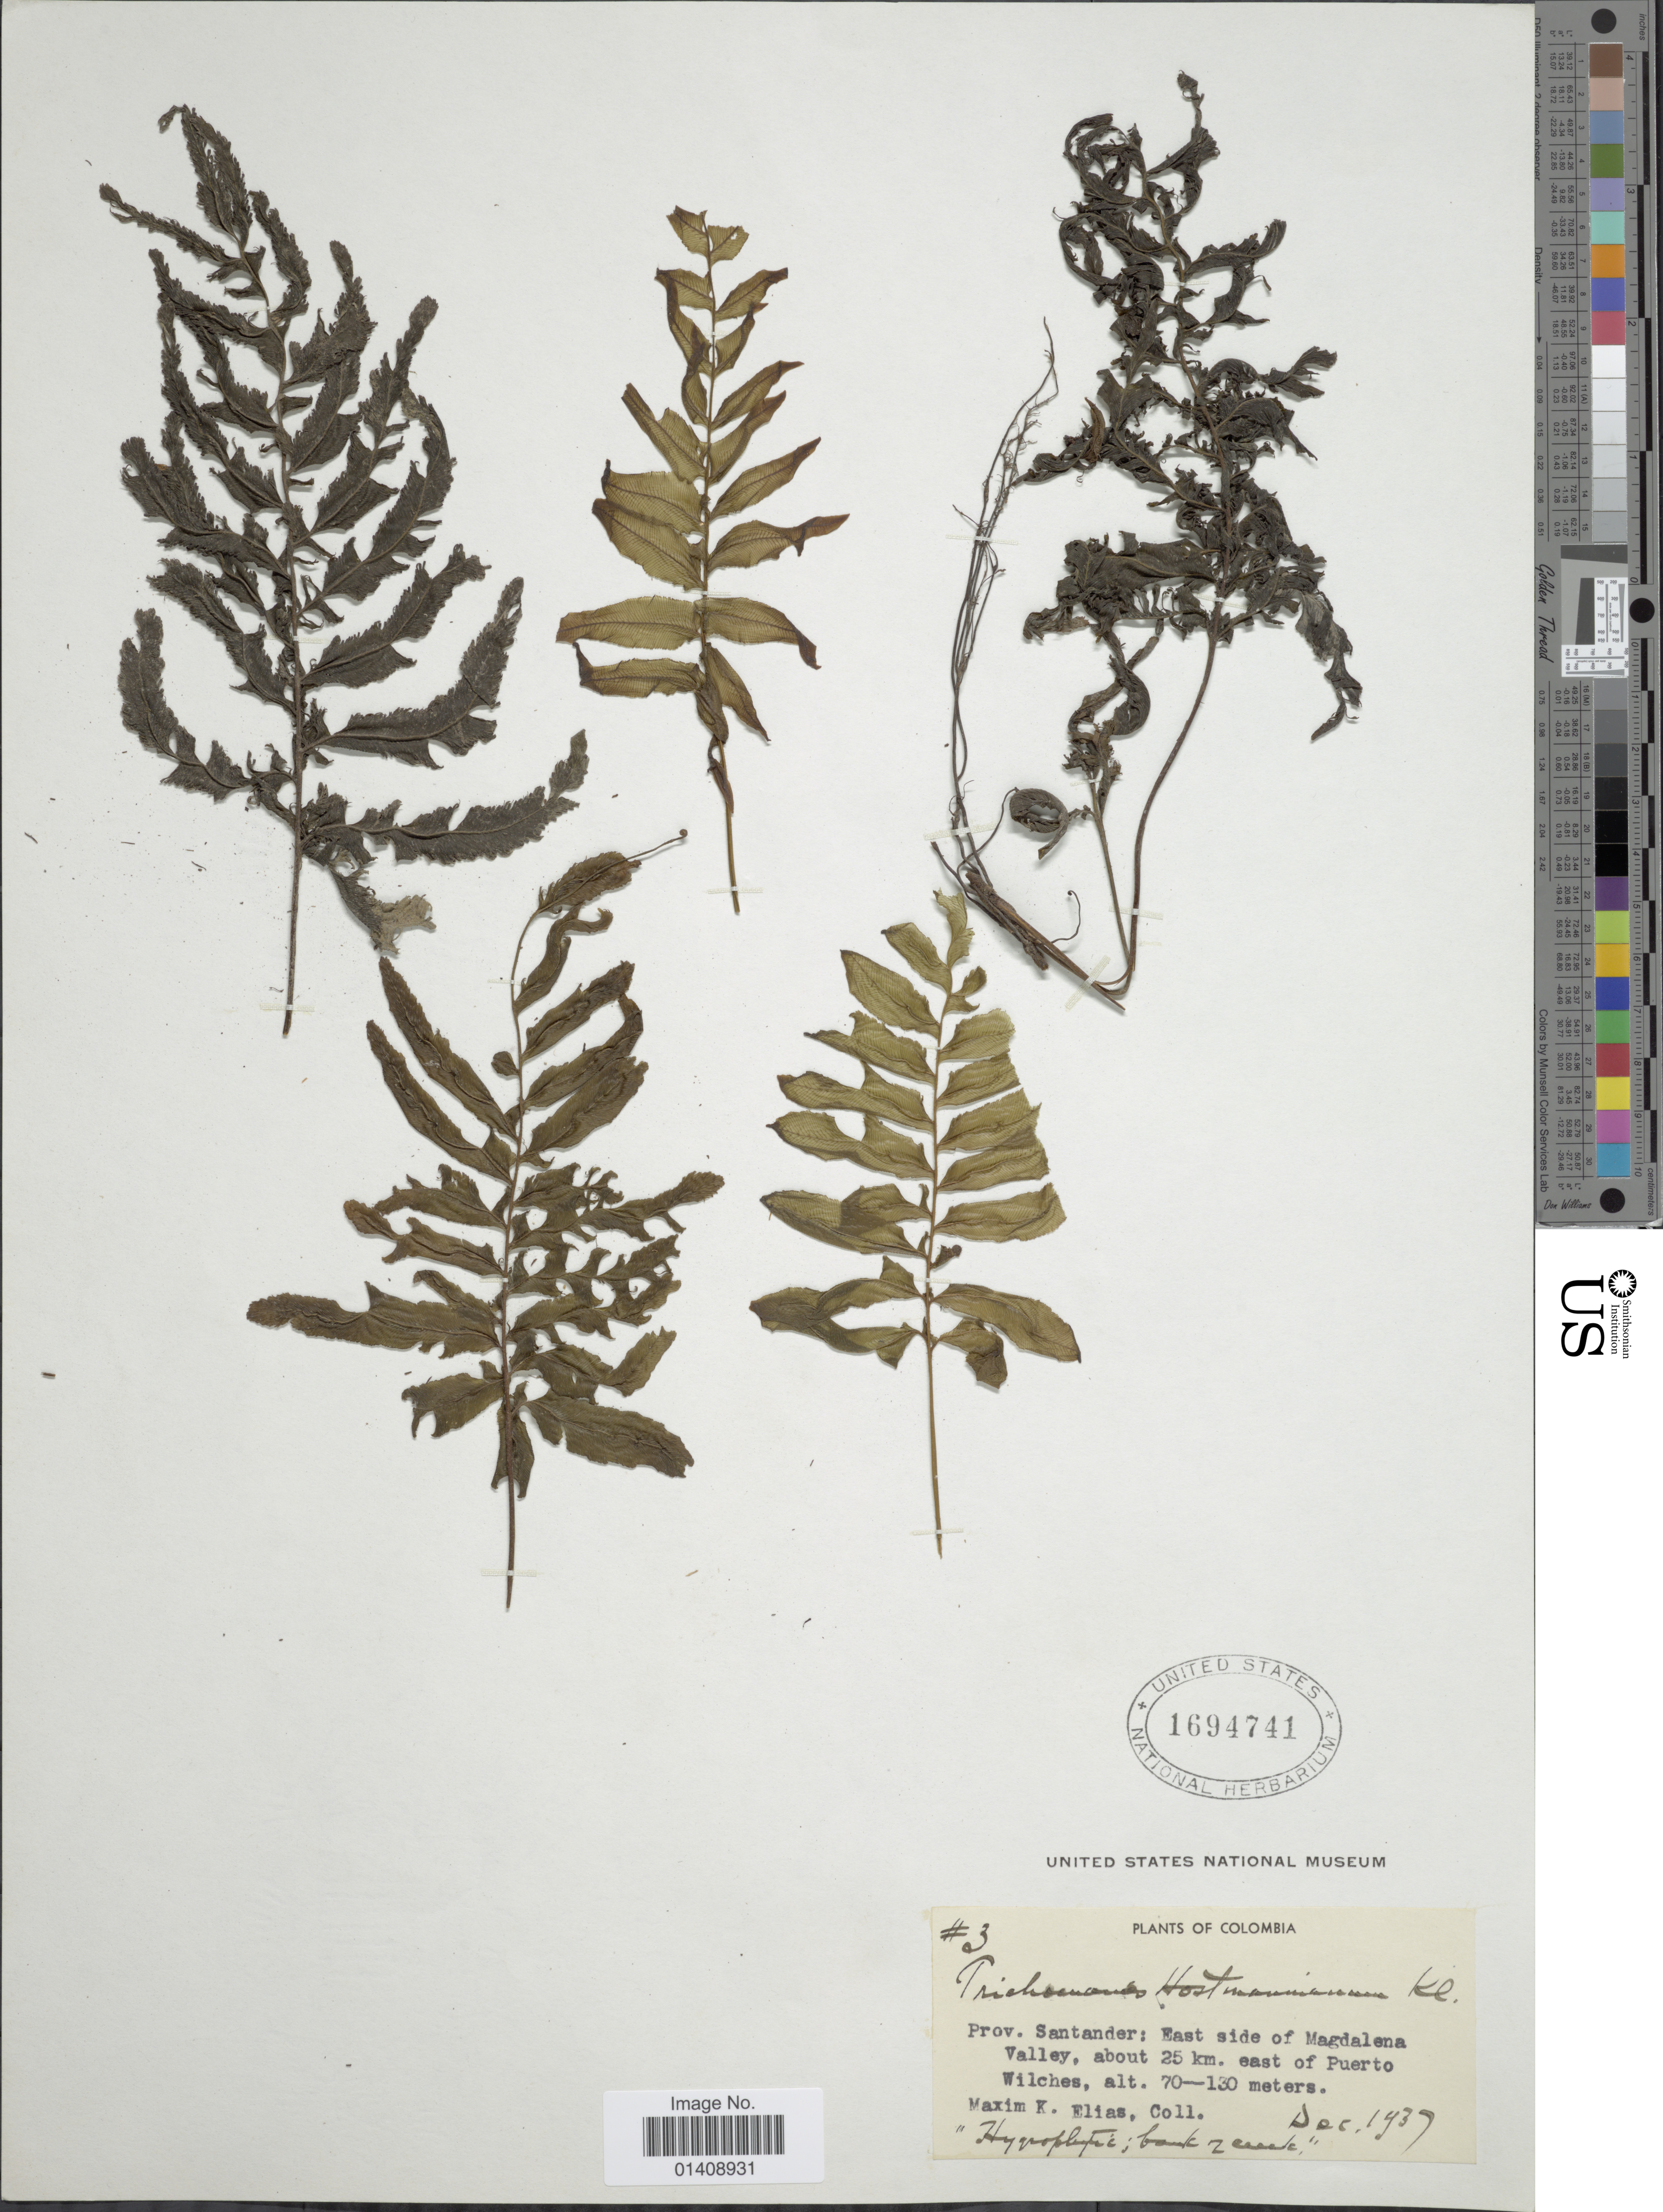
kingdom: Plantae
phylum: Tracheophyta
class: Polypodiopsida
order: Hymenophyllales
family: Hymenophyllaceae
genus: Trichomanes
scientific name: Trichomanes hostmannianum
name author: (Klotzsch) Kunze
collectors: M. Elias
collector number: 3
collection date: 1937-12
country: Colombia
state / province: Santander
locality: East side of Magdalena Valley, about 25 km. east of Puerto Wilches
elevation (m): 70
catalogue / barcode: US 1694741